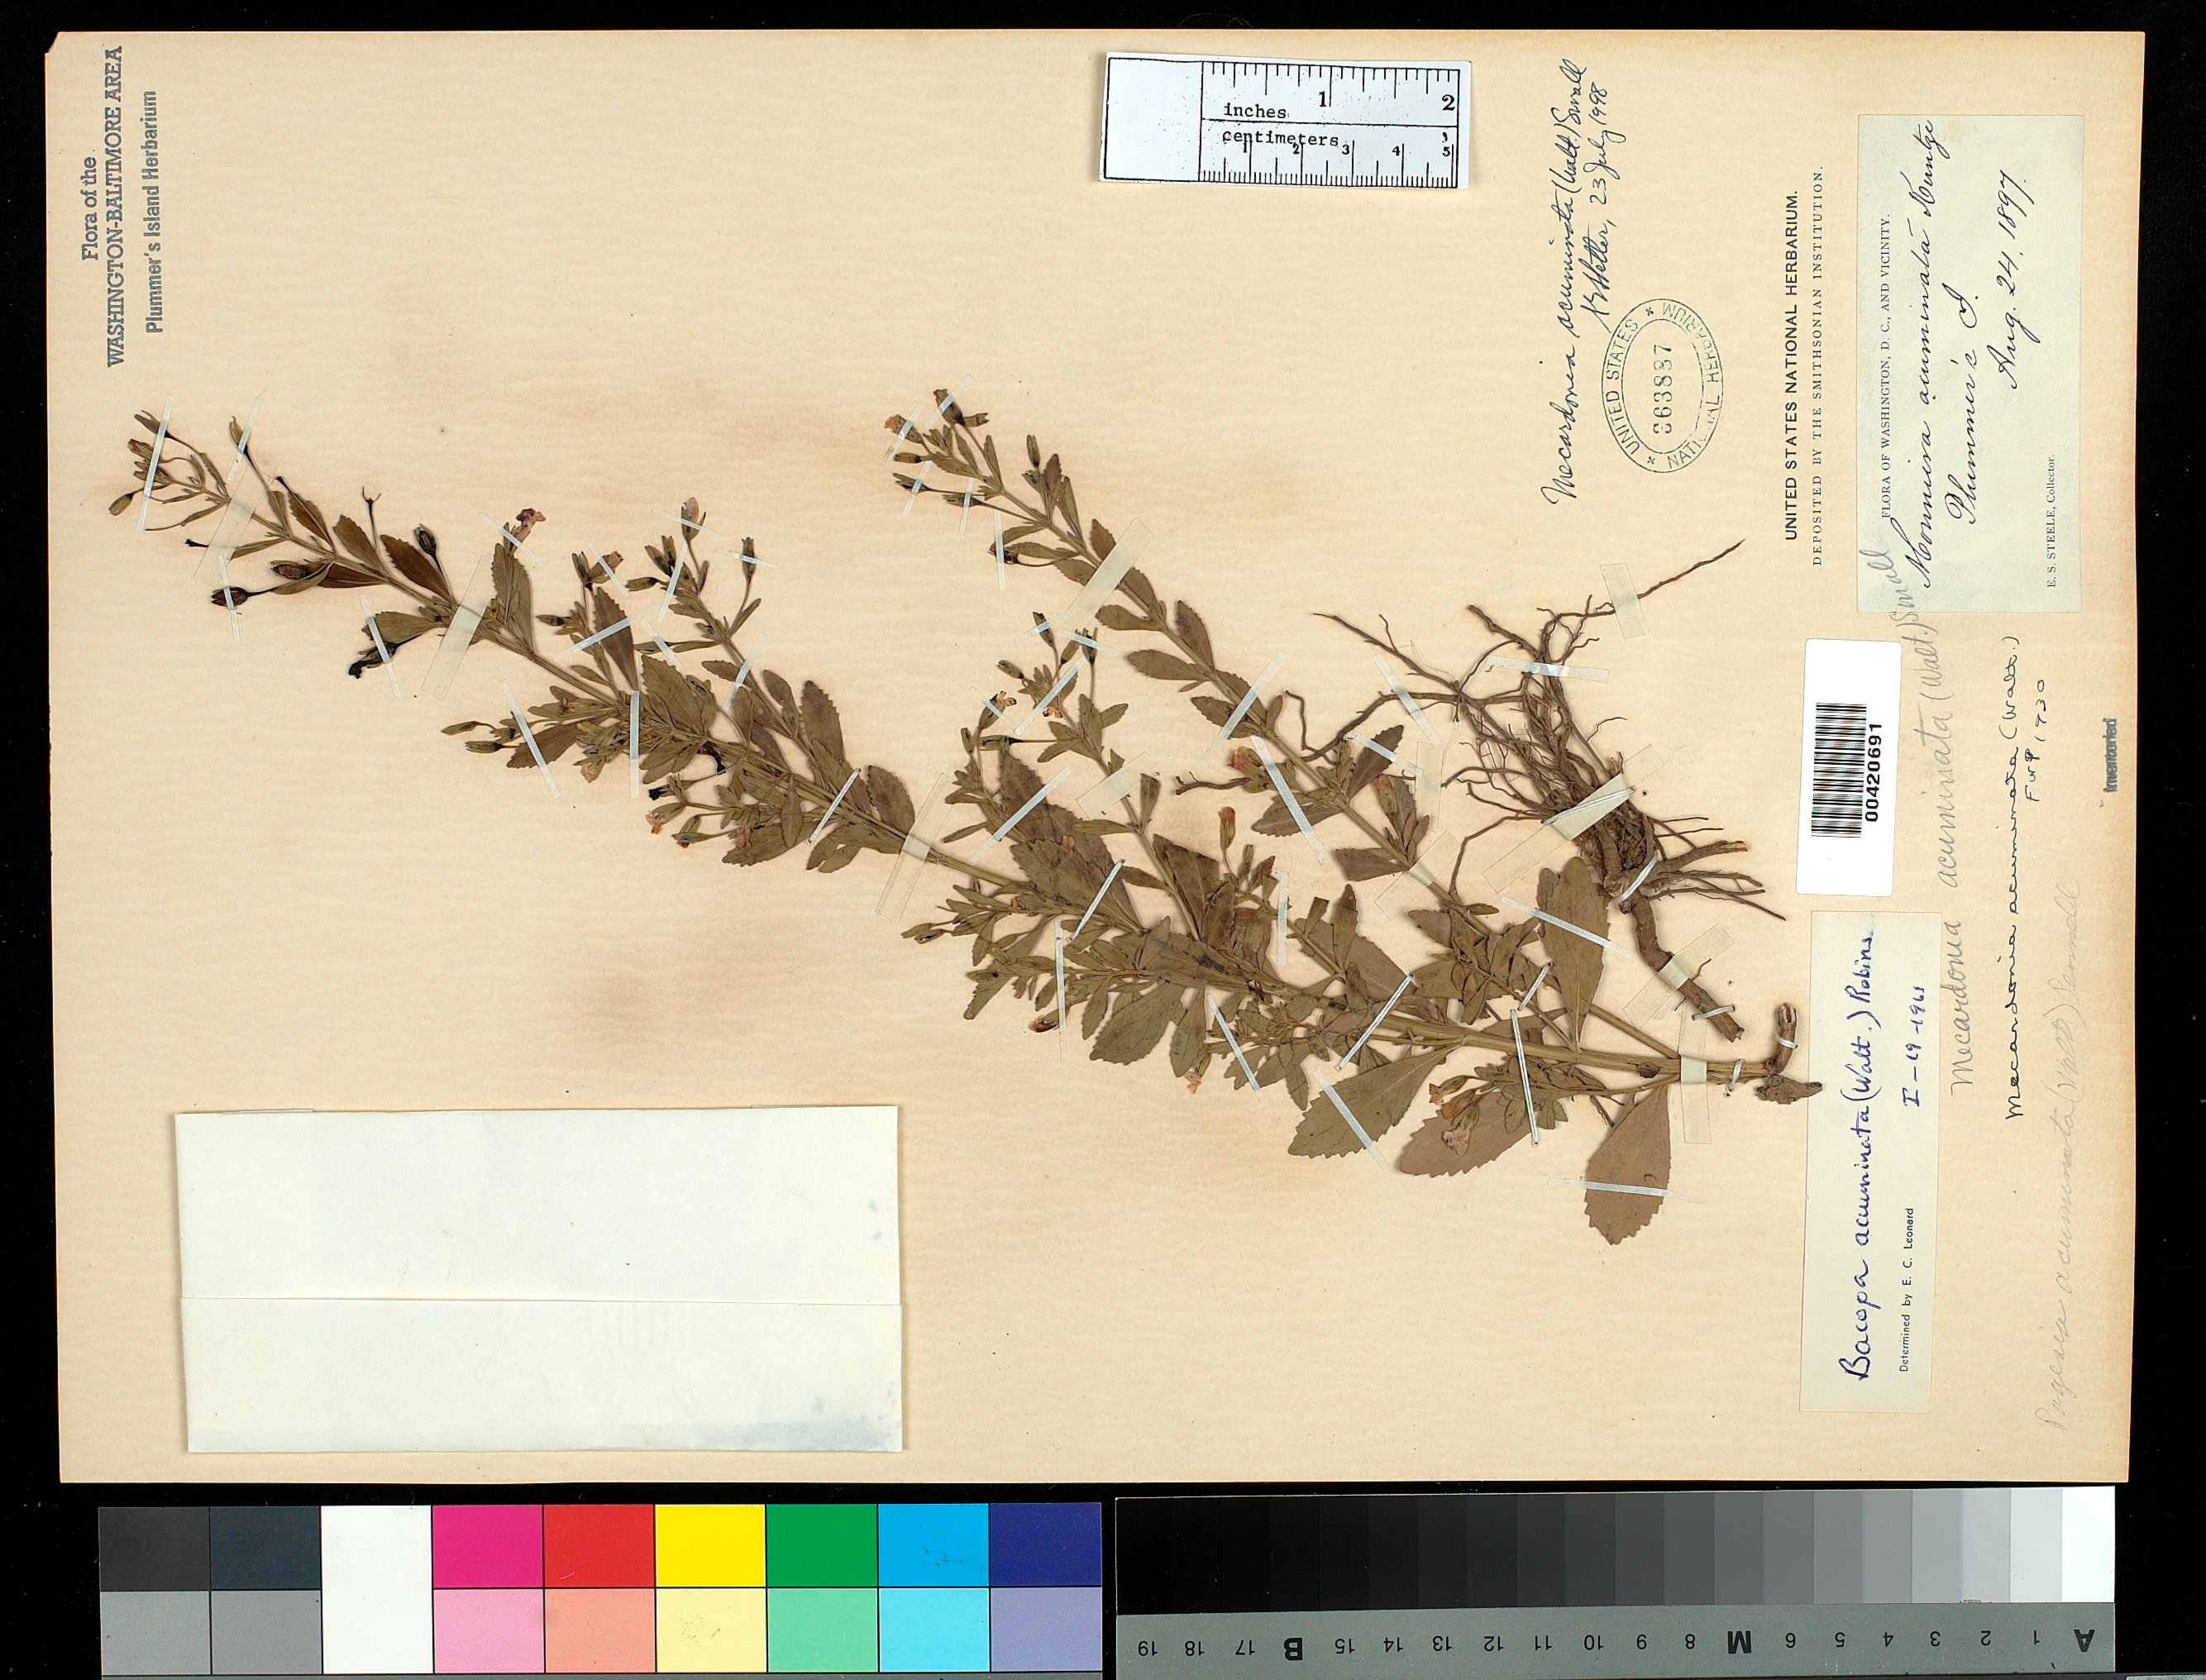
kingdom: Plantae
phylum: Tracheophyta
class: Magnoliopsida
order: Lamiales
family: Plantaginaceae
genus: Mecardonia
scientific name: Mecardonia acuminata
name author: (Walter) Small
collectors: E. Steele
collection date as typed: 24 Aug 1897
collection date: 1897-08-24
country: United States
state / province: Maryland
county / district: Montgomery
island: Plummers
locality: Plummer's Island C. & O. Canal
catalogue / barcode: US 363887